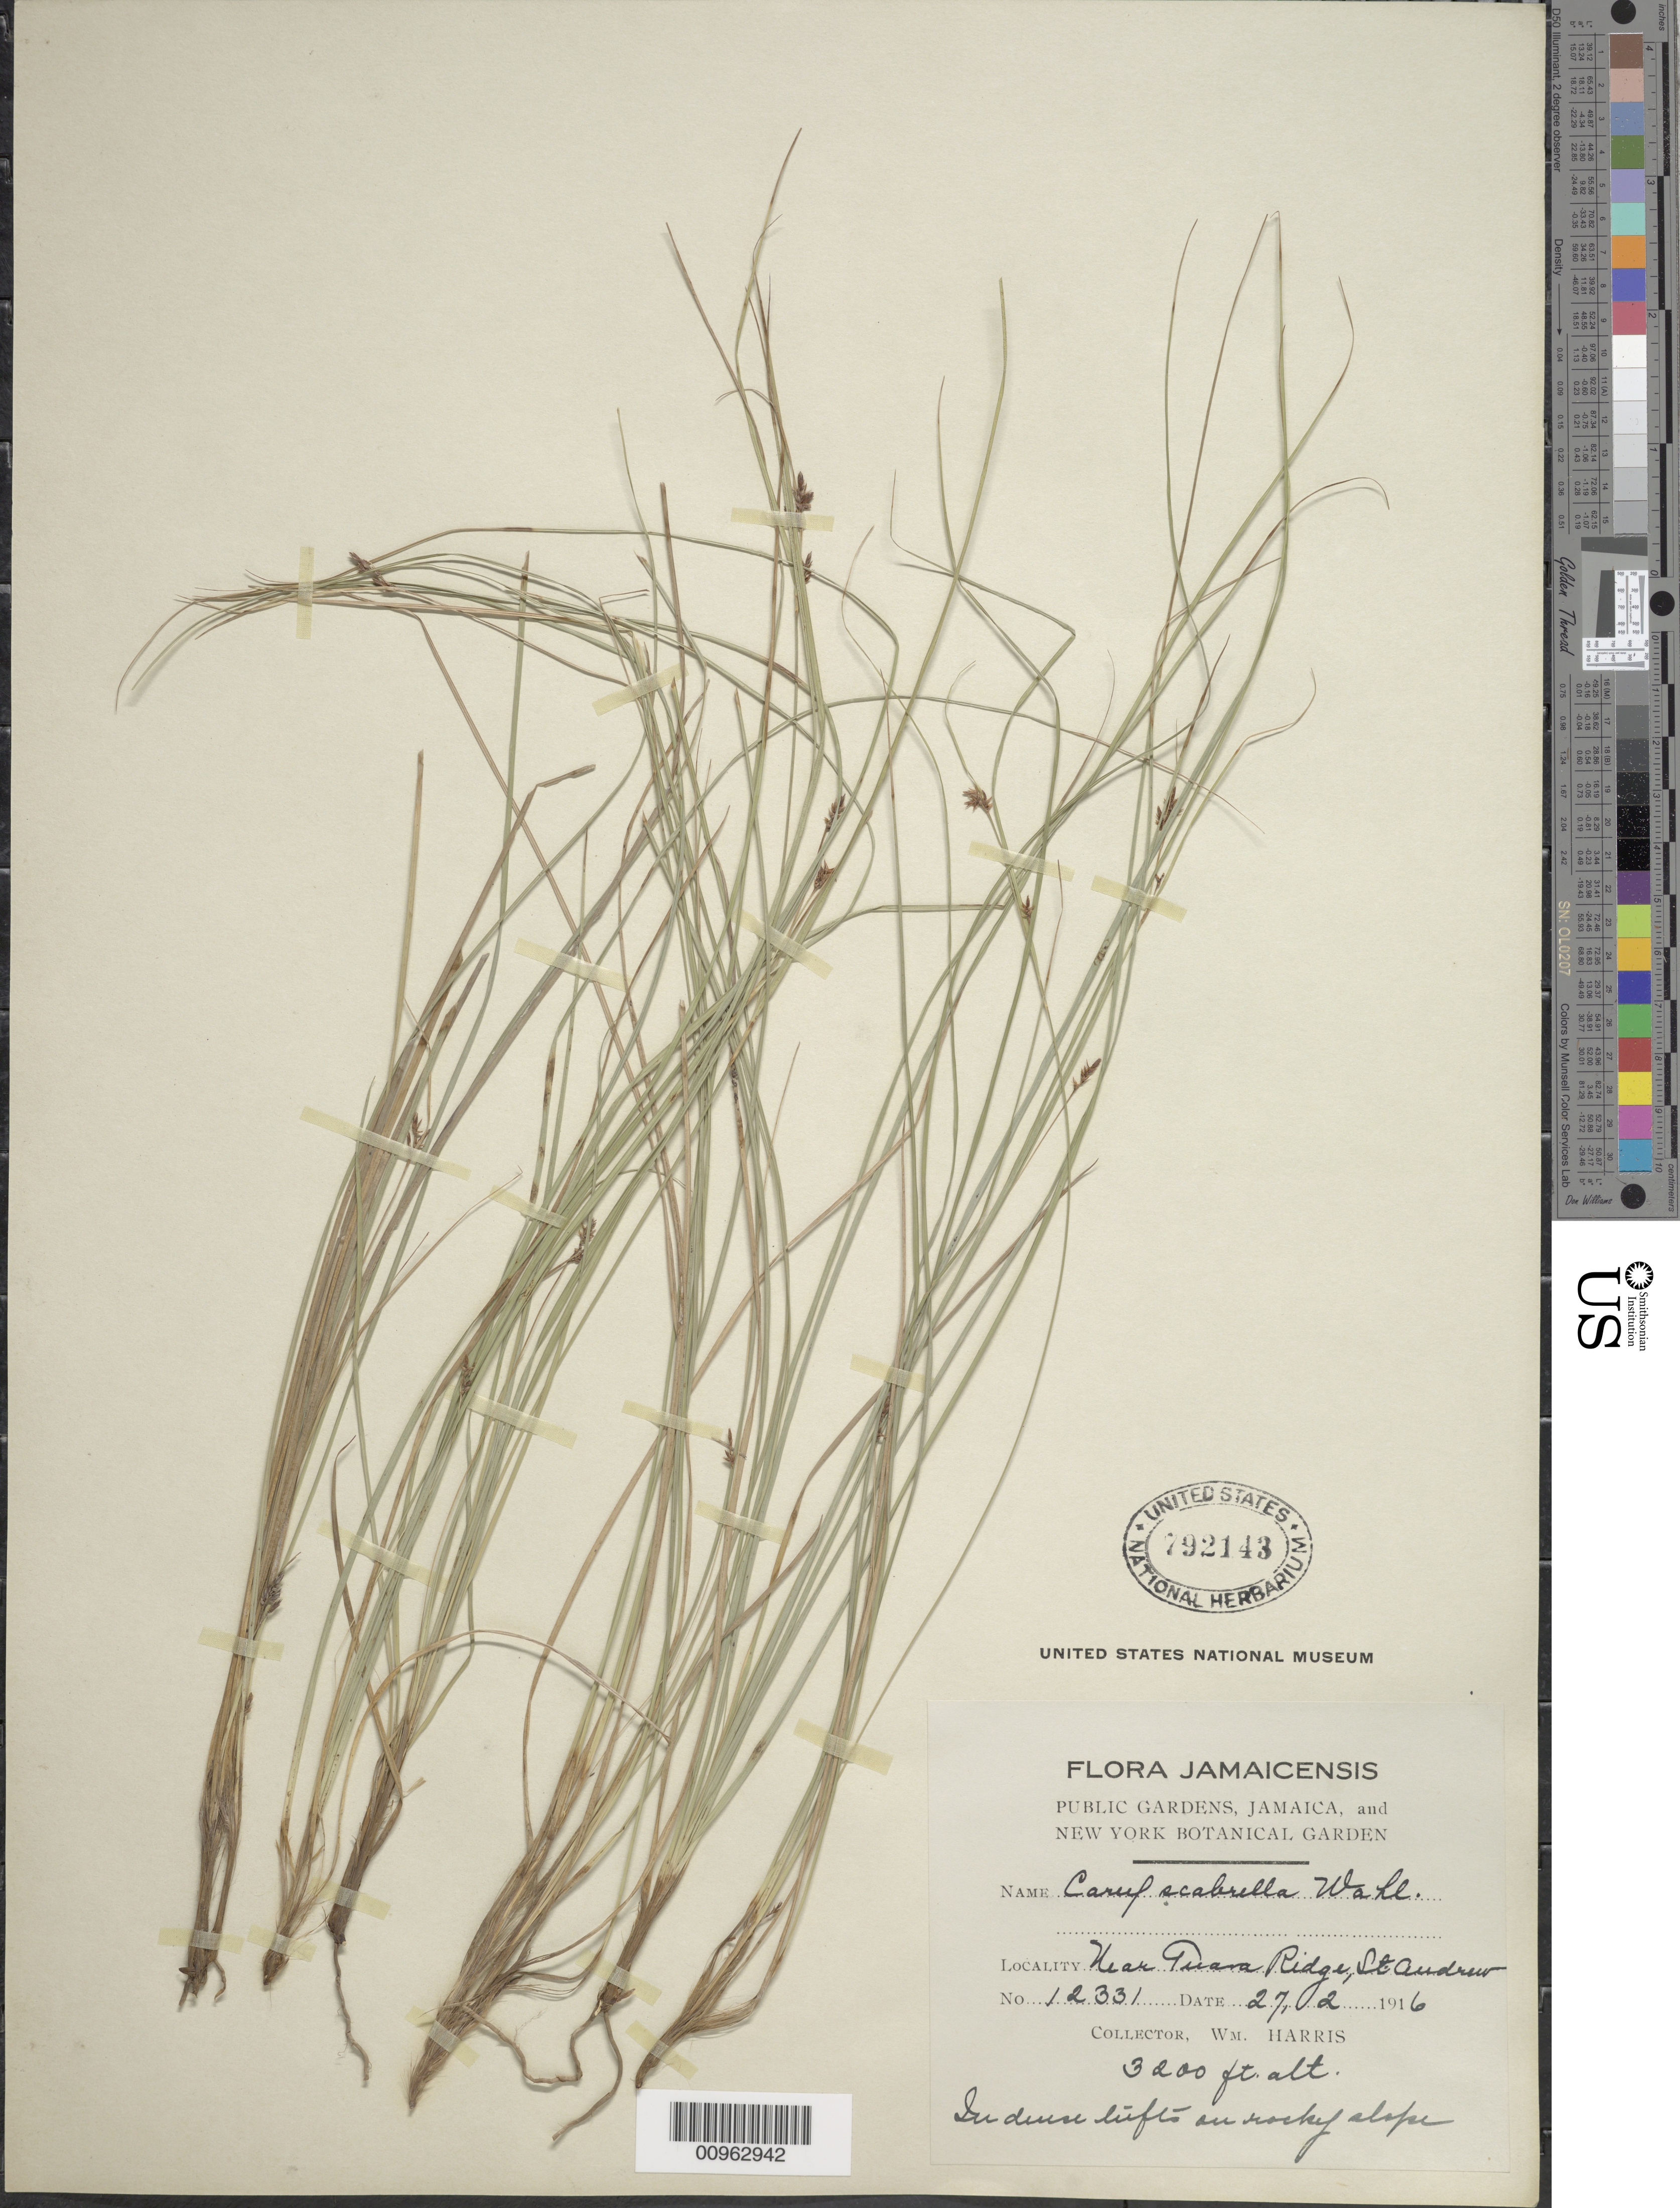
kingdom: Plantae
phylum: Tracheophyta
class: Liliopsida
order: Poales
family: Cyperaceae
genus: Carex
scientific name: Carex scabrella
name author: Wahlenb.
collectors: W. H. Harris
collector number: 12331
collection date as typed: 27 Feb 1916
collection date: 1916-02-27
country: Jamaica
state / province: Saint Andrew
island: Jamaica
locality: Near Guara Ridge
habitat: In dense tufts on rocky slope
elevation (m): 975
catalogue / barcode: US 792143